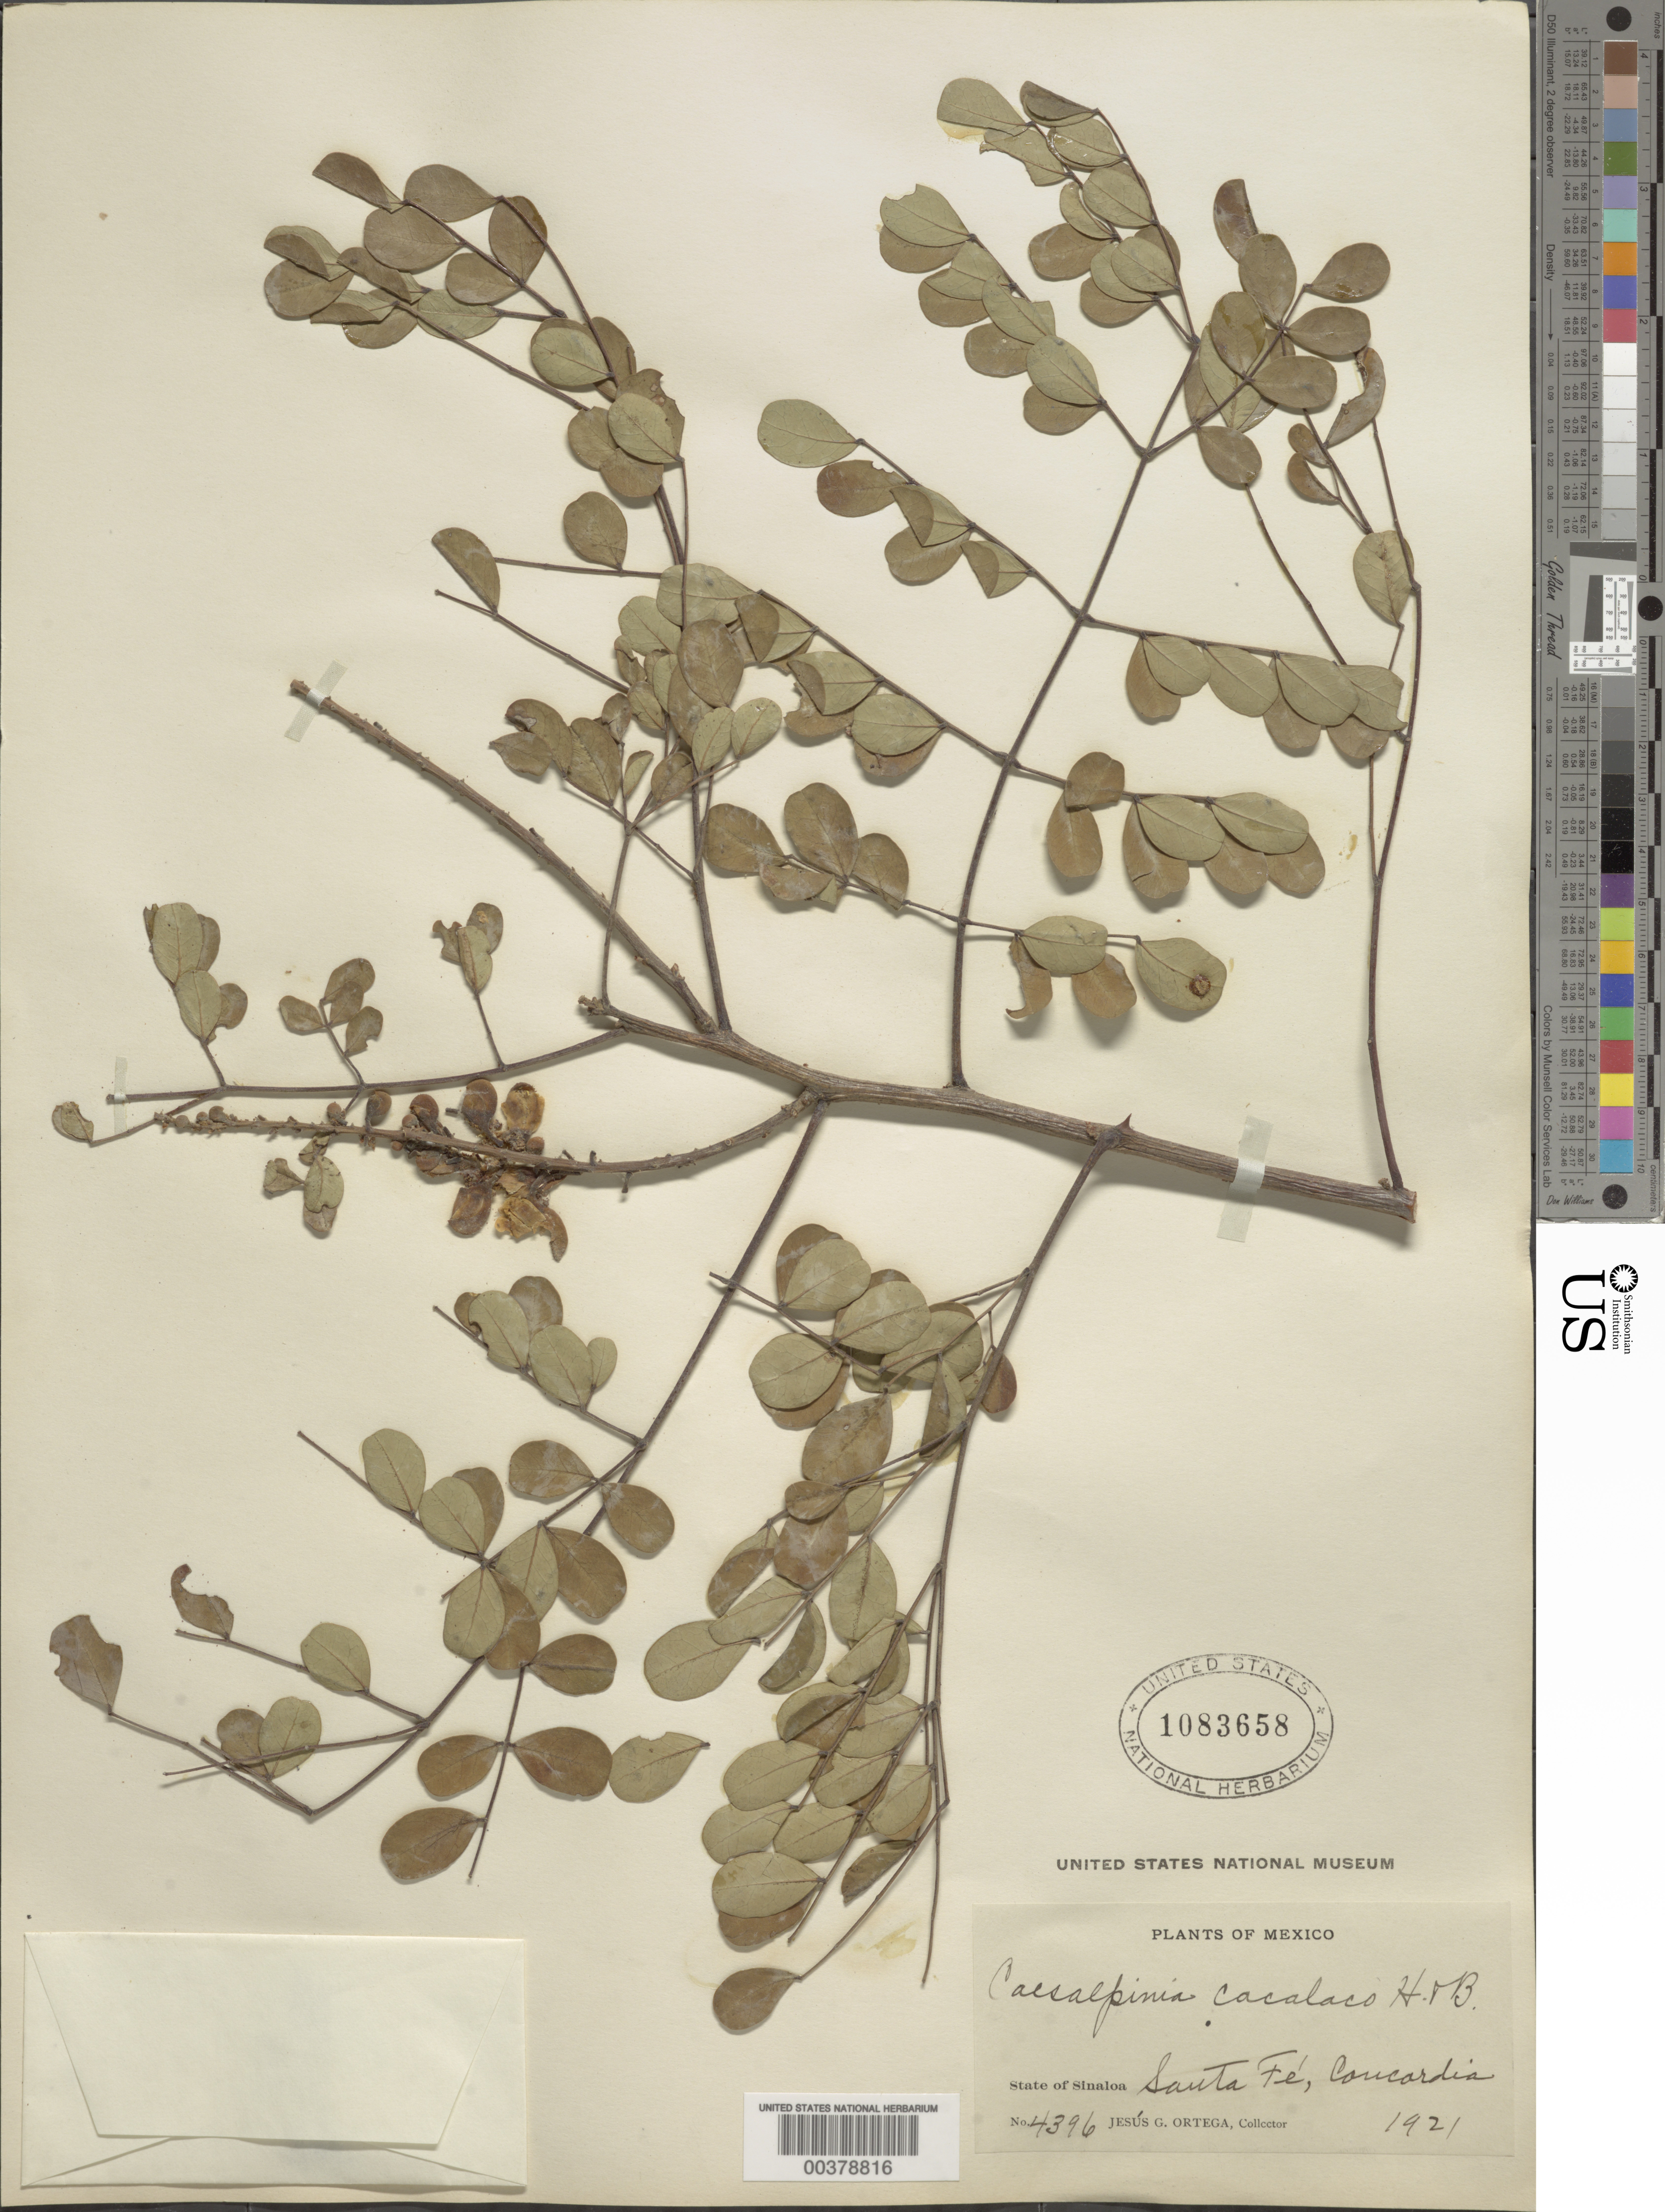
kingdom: Plantae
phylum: Tracheophyta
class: Magnoliopsida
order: Fabales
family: Fabaceae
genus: Tara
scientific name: Tara cacalaco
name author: (Bonpl.) Molinari & Sánchez Och.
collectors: J. Ortega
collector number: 4396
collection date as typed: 1921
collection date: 1921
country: Mexico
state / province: Sinaloa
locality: Santa fe, concordia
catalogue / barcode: US 1083658